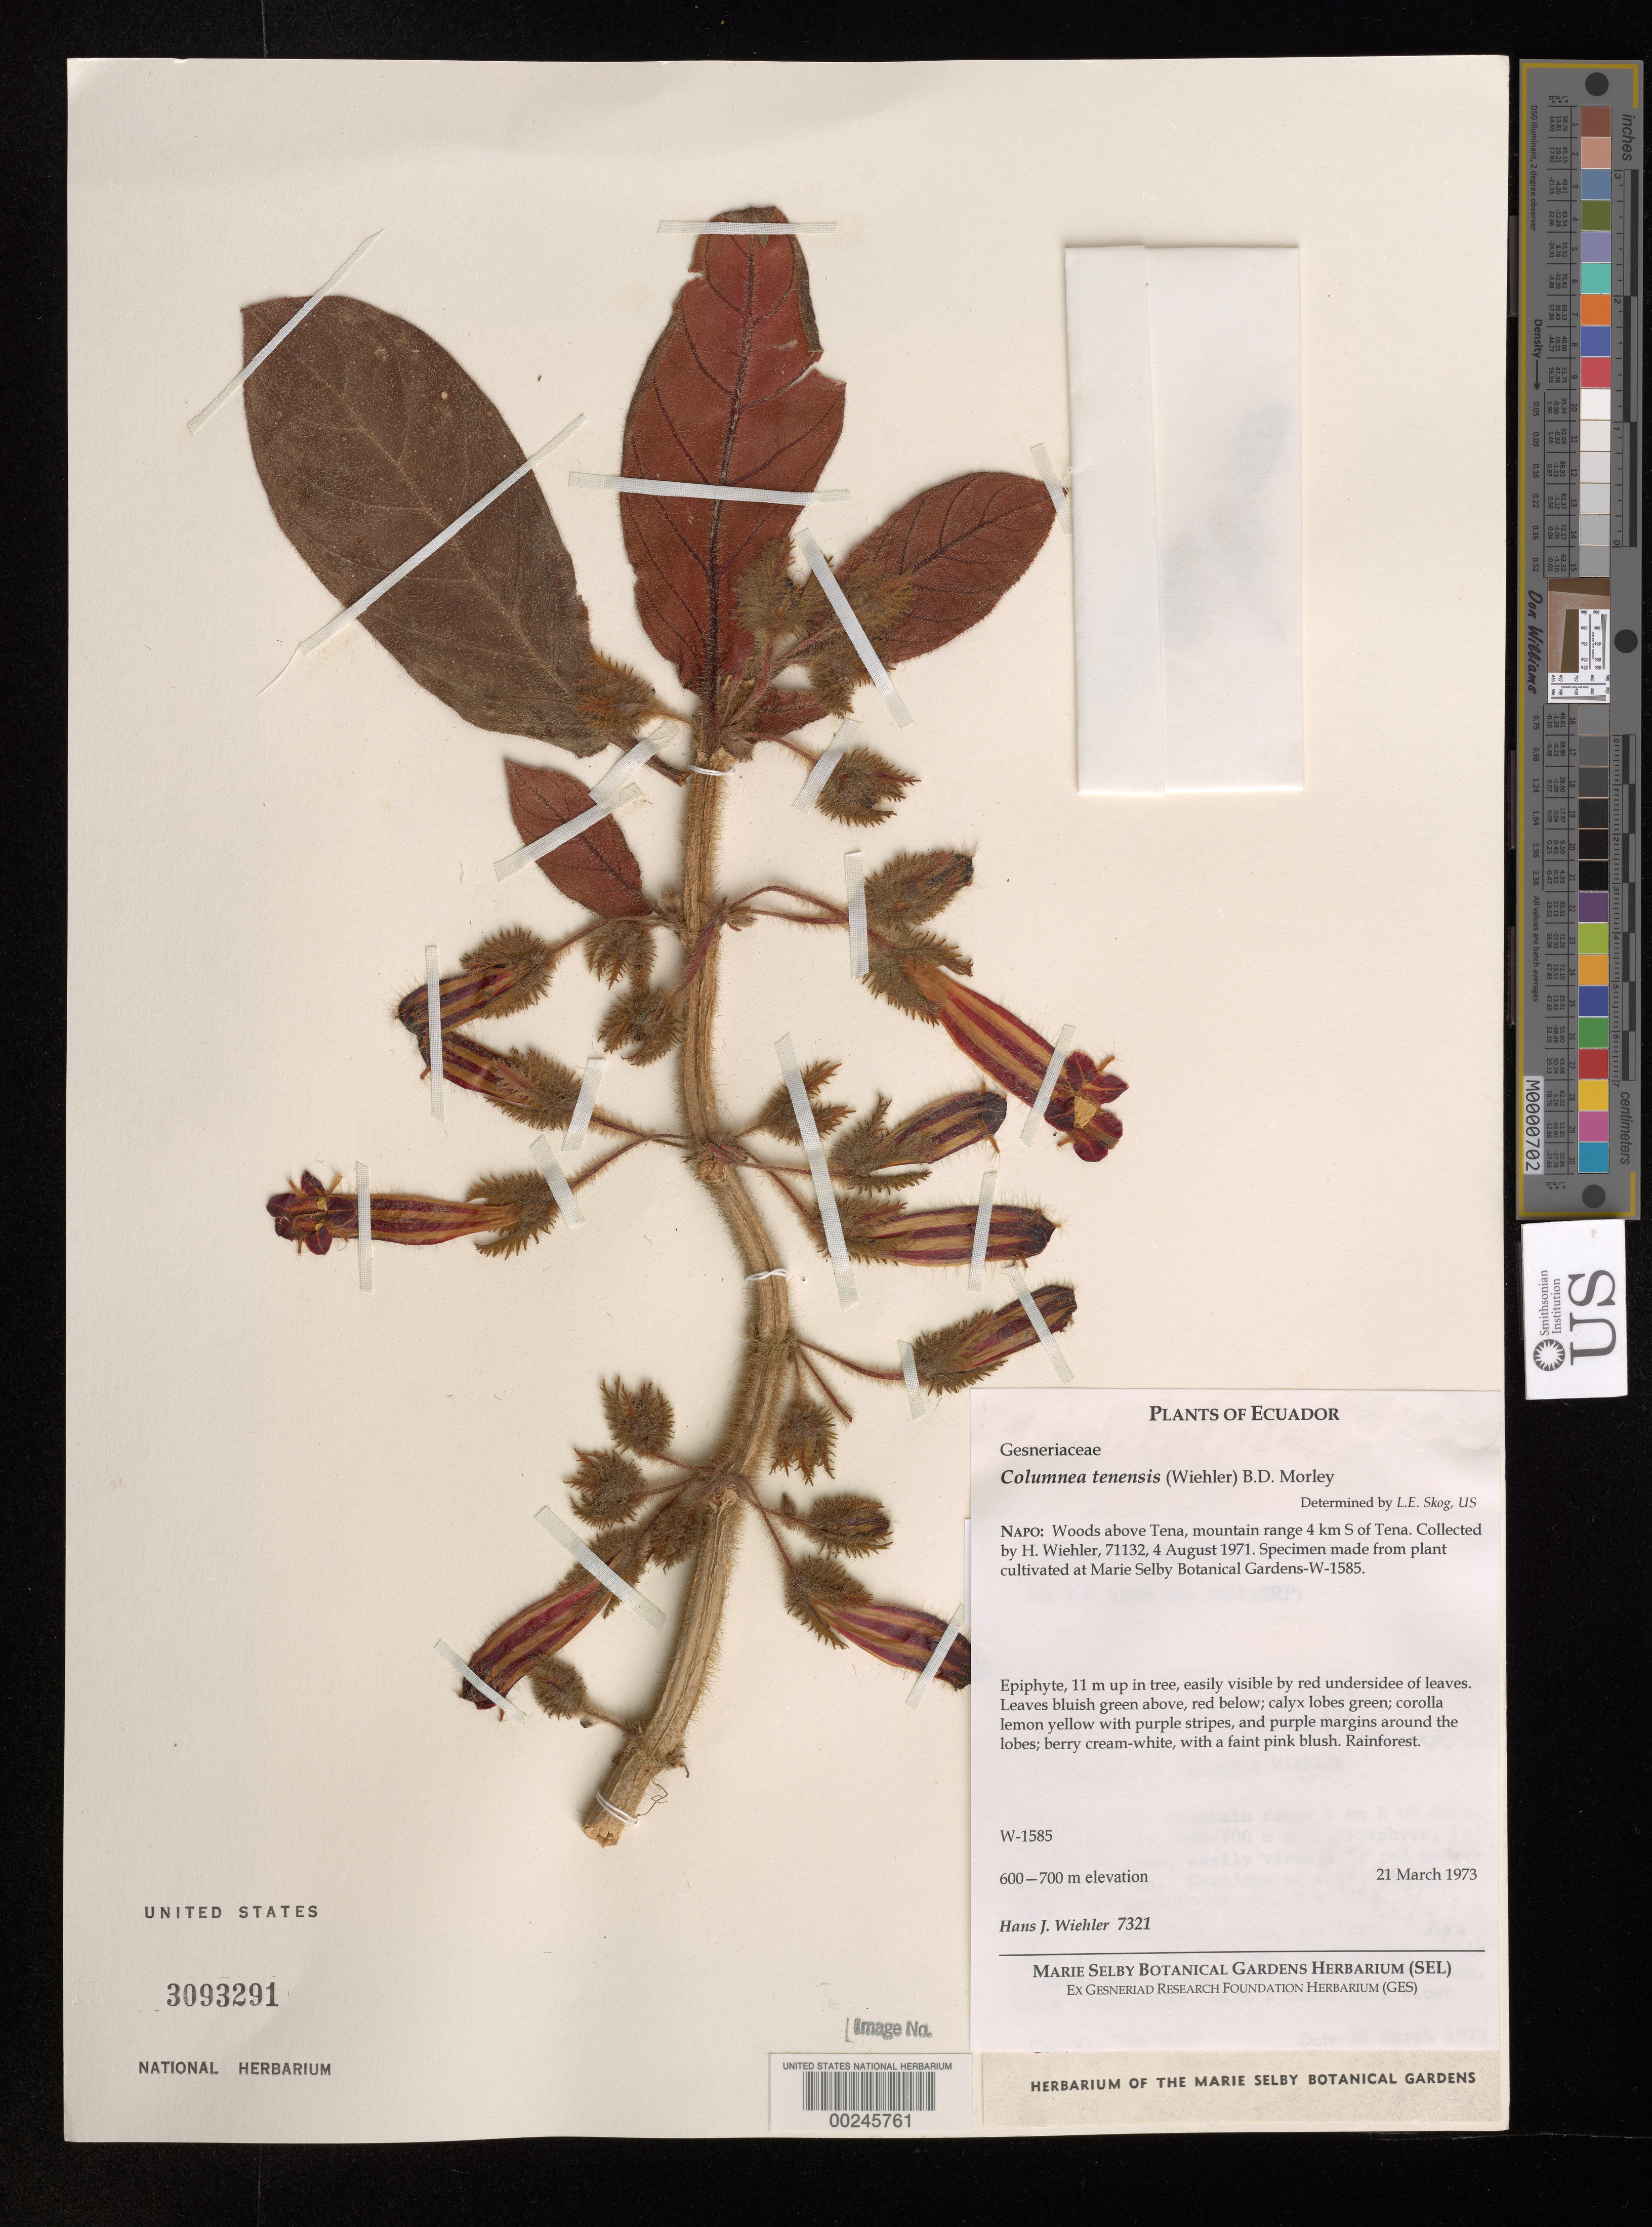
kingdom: Plantae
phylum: Tracheophyta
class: Magnoliopsida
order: Lamiales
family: Gesneriaceae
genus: Columnea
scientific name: Columnea illepida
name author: H.E. Moore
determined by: Clark, J. L.; Skog, Laurence E.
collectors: H. J. Wiehler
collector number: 7321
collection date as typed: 4 August 1971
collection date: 1971-08-04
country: United States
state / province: Florida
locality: Marie Selby Botanical Gardens W-1585.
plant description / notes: cuttings of coll Wiehler 71132, BUS (Marie Selby Botanical Gardens) greenhouse acc no. W-1585; orig. coll. Ecuador: Napo, mountain range 4 km S of Tena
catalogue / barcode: US 3093291